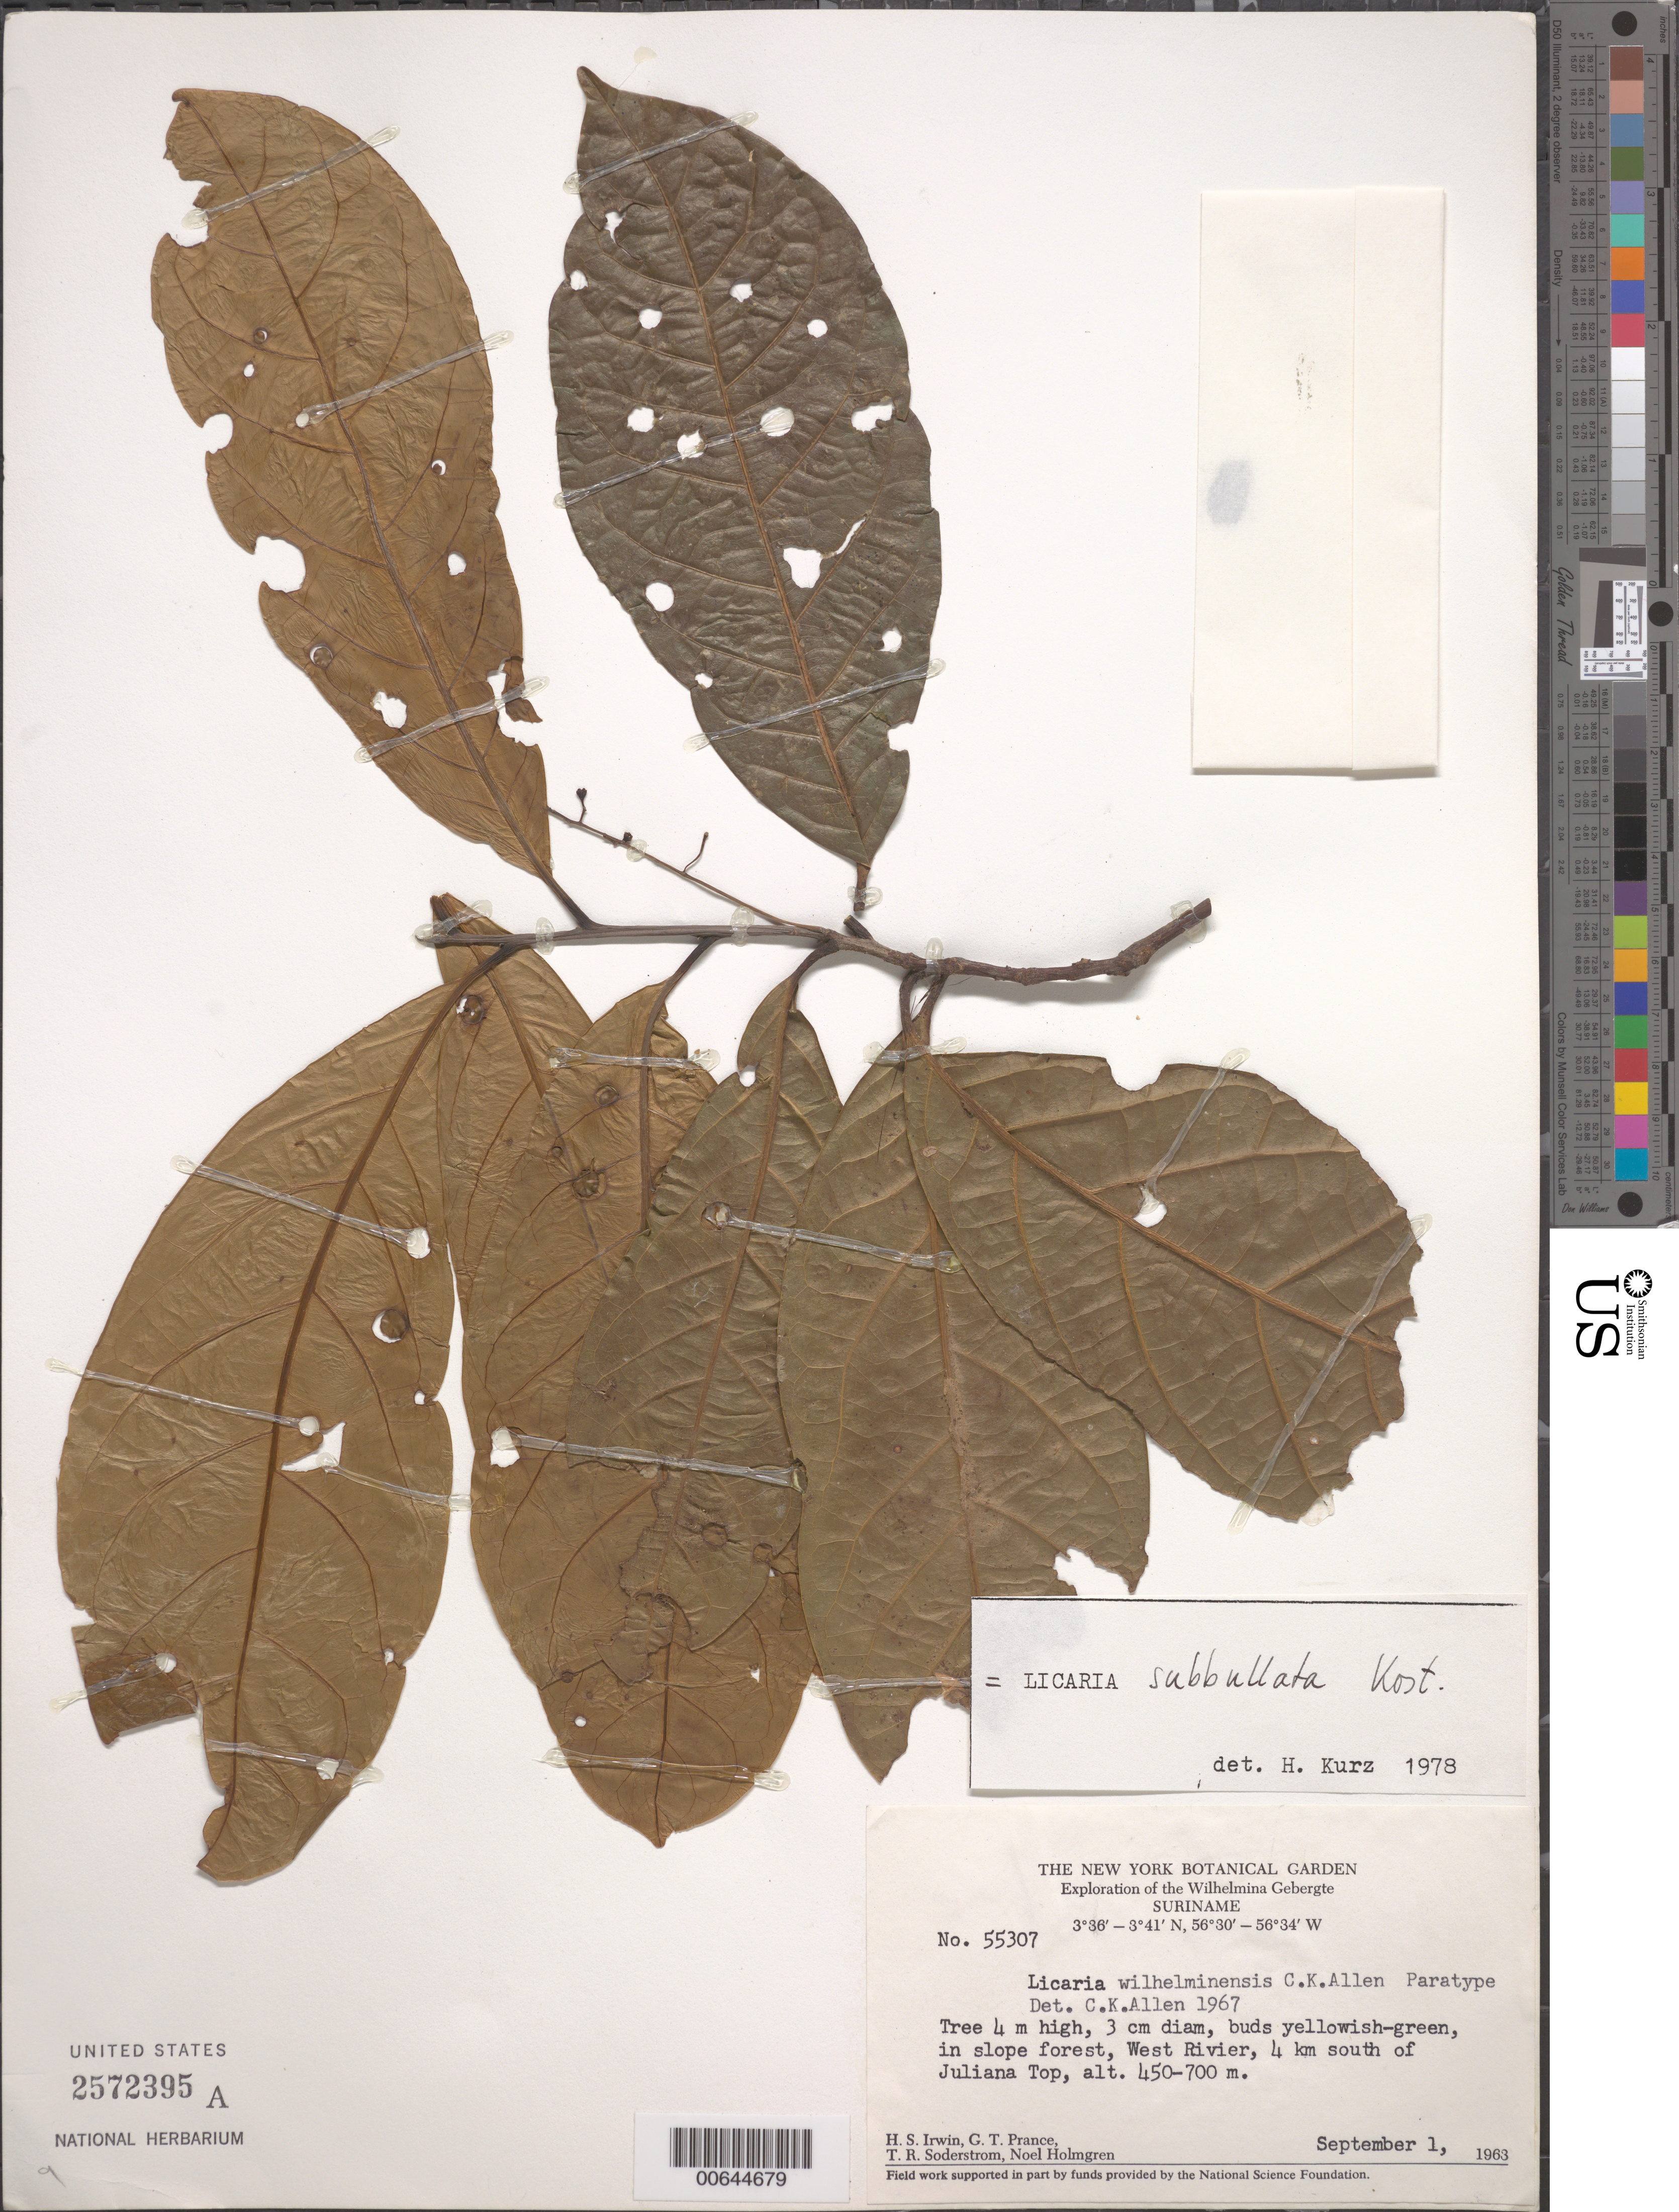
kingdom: Plantae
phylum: Tracheophyta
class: Magnoliopsida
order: Laurales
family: Lauraceae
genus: Licaria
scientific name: Licaria subbullata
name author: Kosterm.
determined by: Kurz, H.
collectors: H. Irwin, G. T. Prance, T. R. Soderstrom & N. H. Holmgren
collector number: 55307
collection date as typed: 1-Sep-63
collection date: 1963-09-01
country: Suriname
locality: Wilhelminagebergte (Wilhelmina Mts.), West River, 4 km S of Juliana Top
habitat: Slope forest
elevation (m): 450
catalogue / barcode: US 2572395A